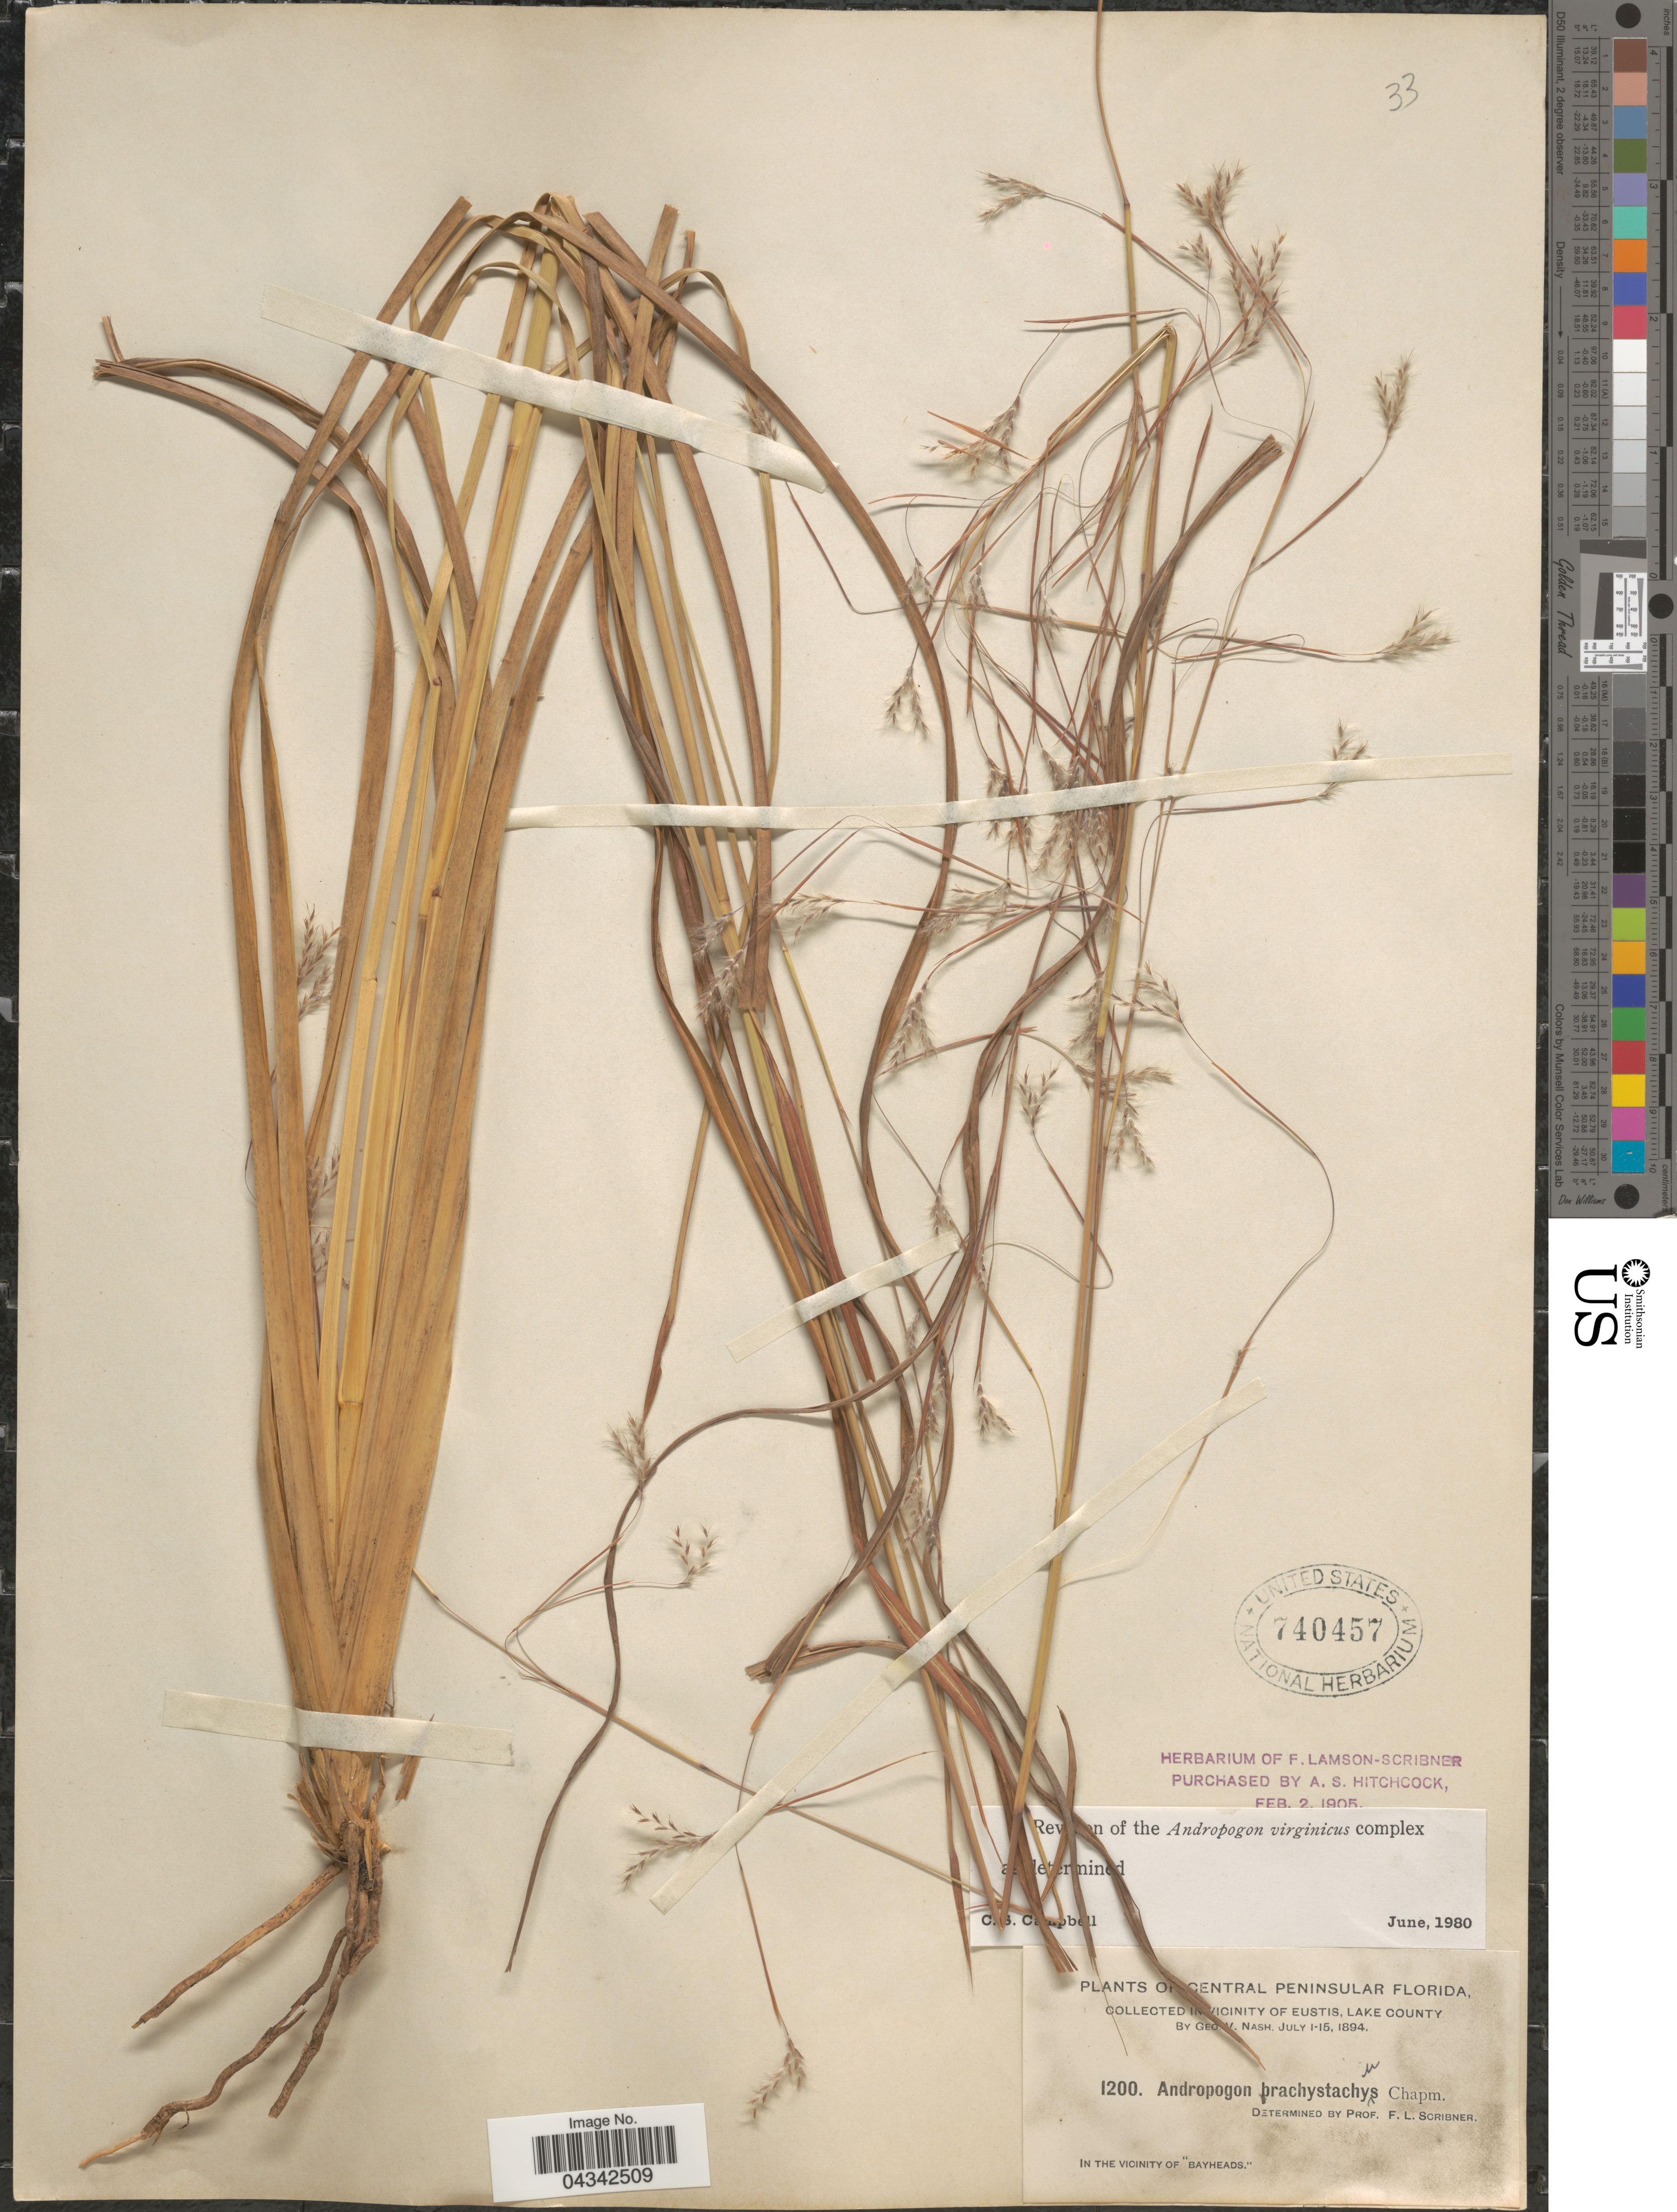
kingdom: Plantae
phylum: Tracheophyta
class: Liliopsida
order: Poales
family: Poaceae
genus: Andropogon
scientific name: Andropogon brachystachyus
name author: Chapm.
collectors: G. V. Nash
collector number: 1200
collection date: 1894-07-01/1894-07-15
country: United States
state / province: Florida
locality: Central Peninsular Florida, in vicinity of Eustis, Lake County. In the vicinity of "Bayheads.".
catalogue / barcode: US 740457